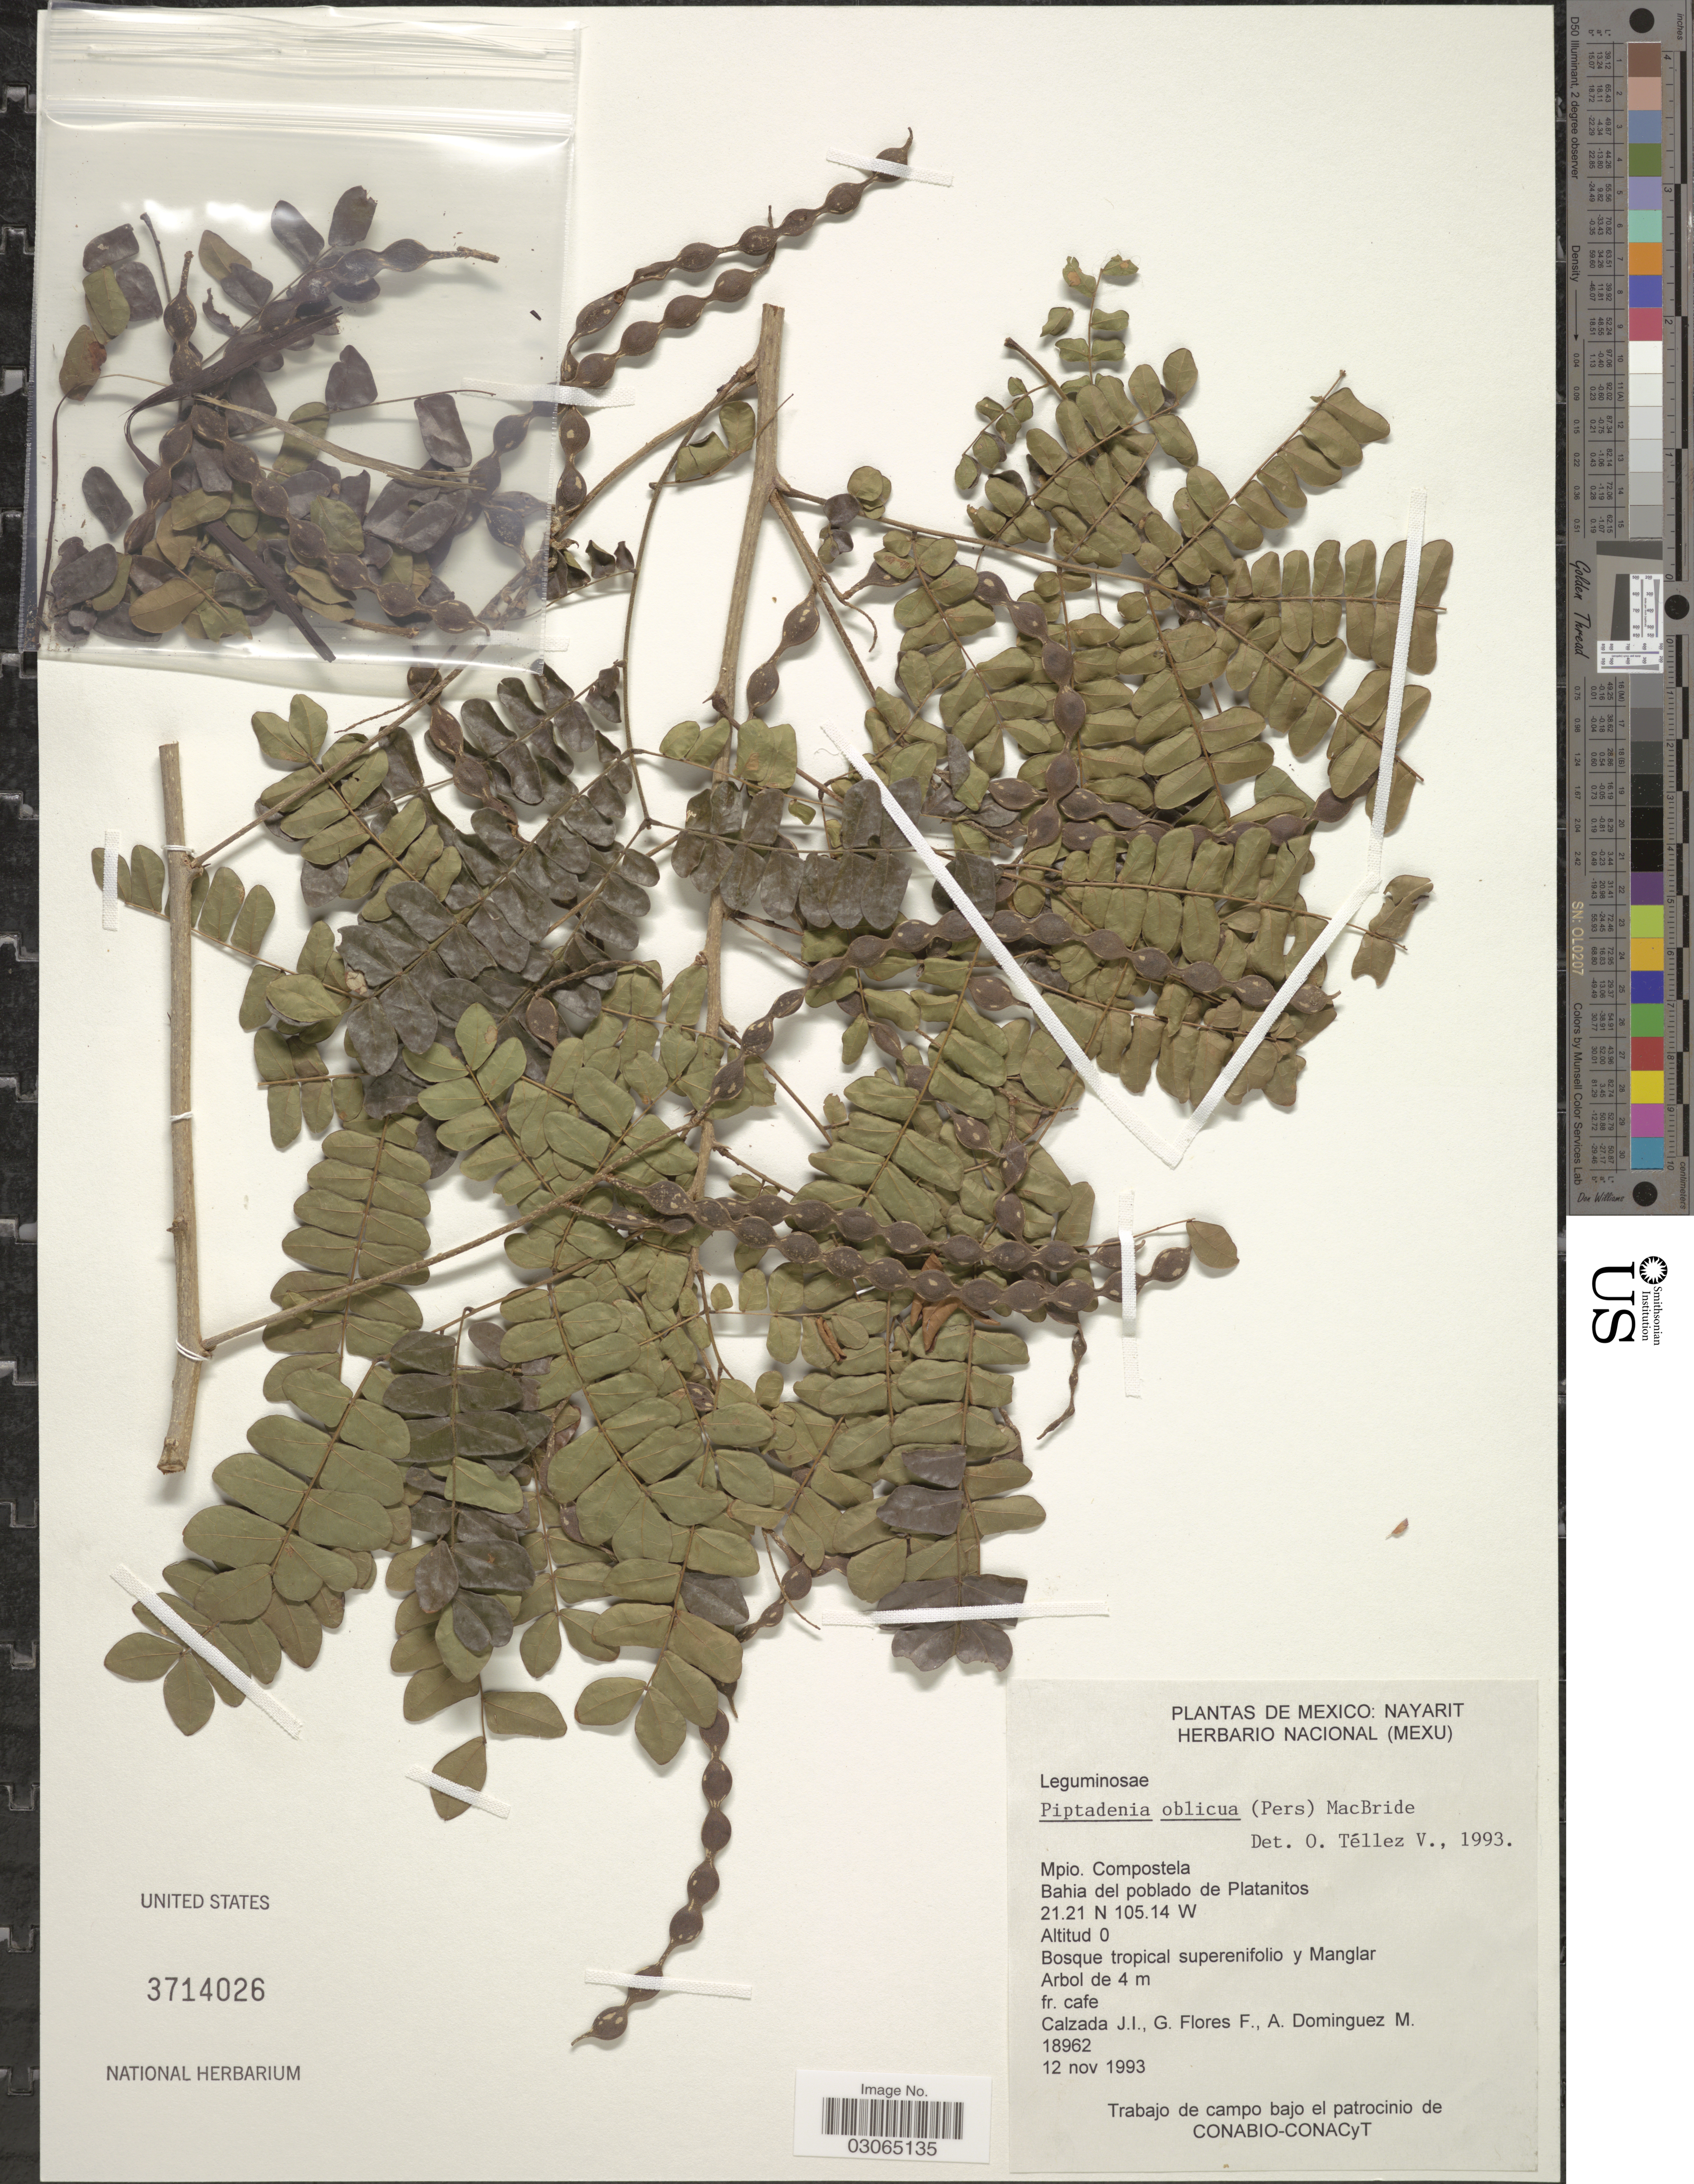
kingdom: Plantae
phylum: Tracheophyta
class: Magnoliopsida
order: Fabales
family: Fabaceae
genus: Pityrocarpa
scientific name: Pityrocarpa obliqua subsp. obliqua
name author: (Pers.) Brenan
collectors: J. I. Calzada, F. Flores & A. Dominguez M.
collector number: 18962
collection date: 1993-11-12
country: Mexico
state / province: Nayarit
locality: Mpio. Compostela. Bahia del poblado de Platanitos.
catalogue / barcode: US 3714026